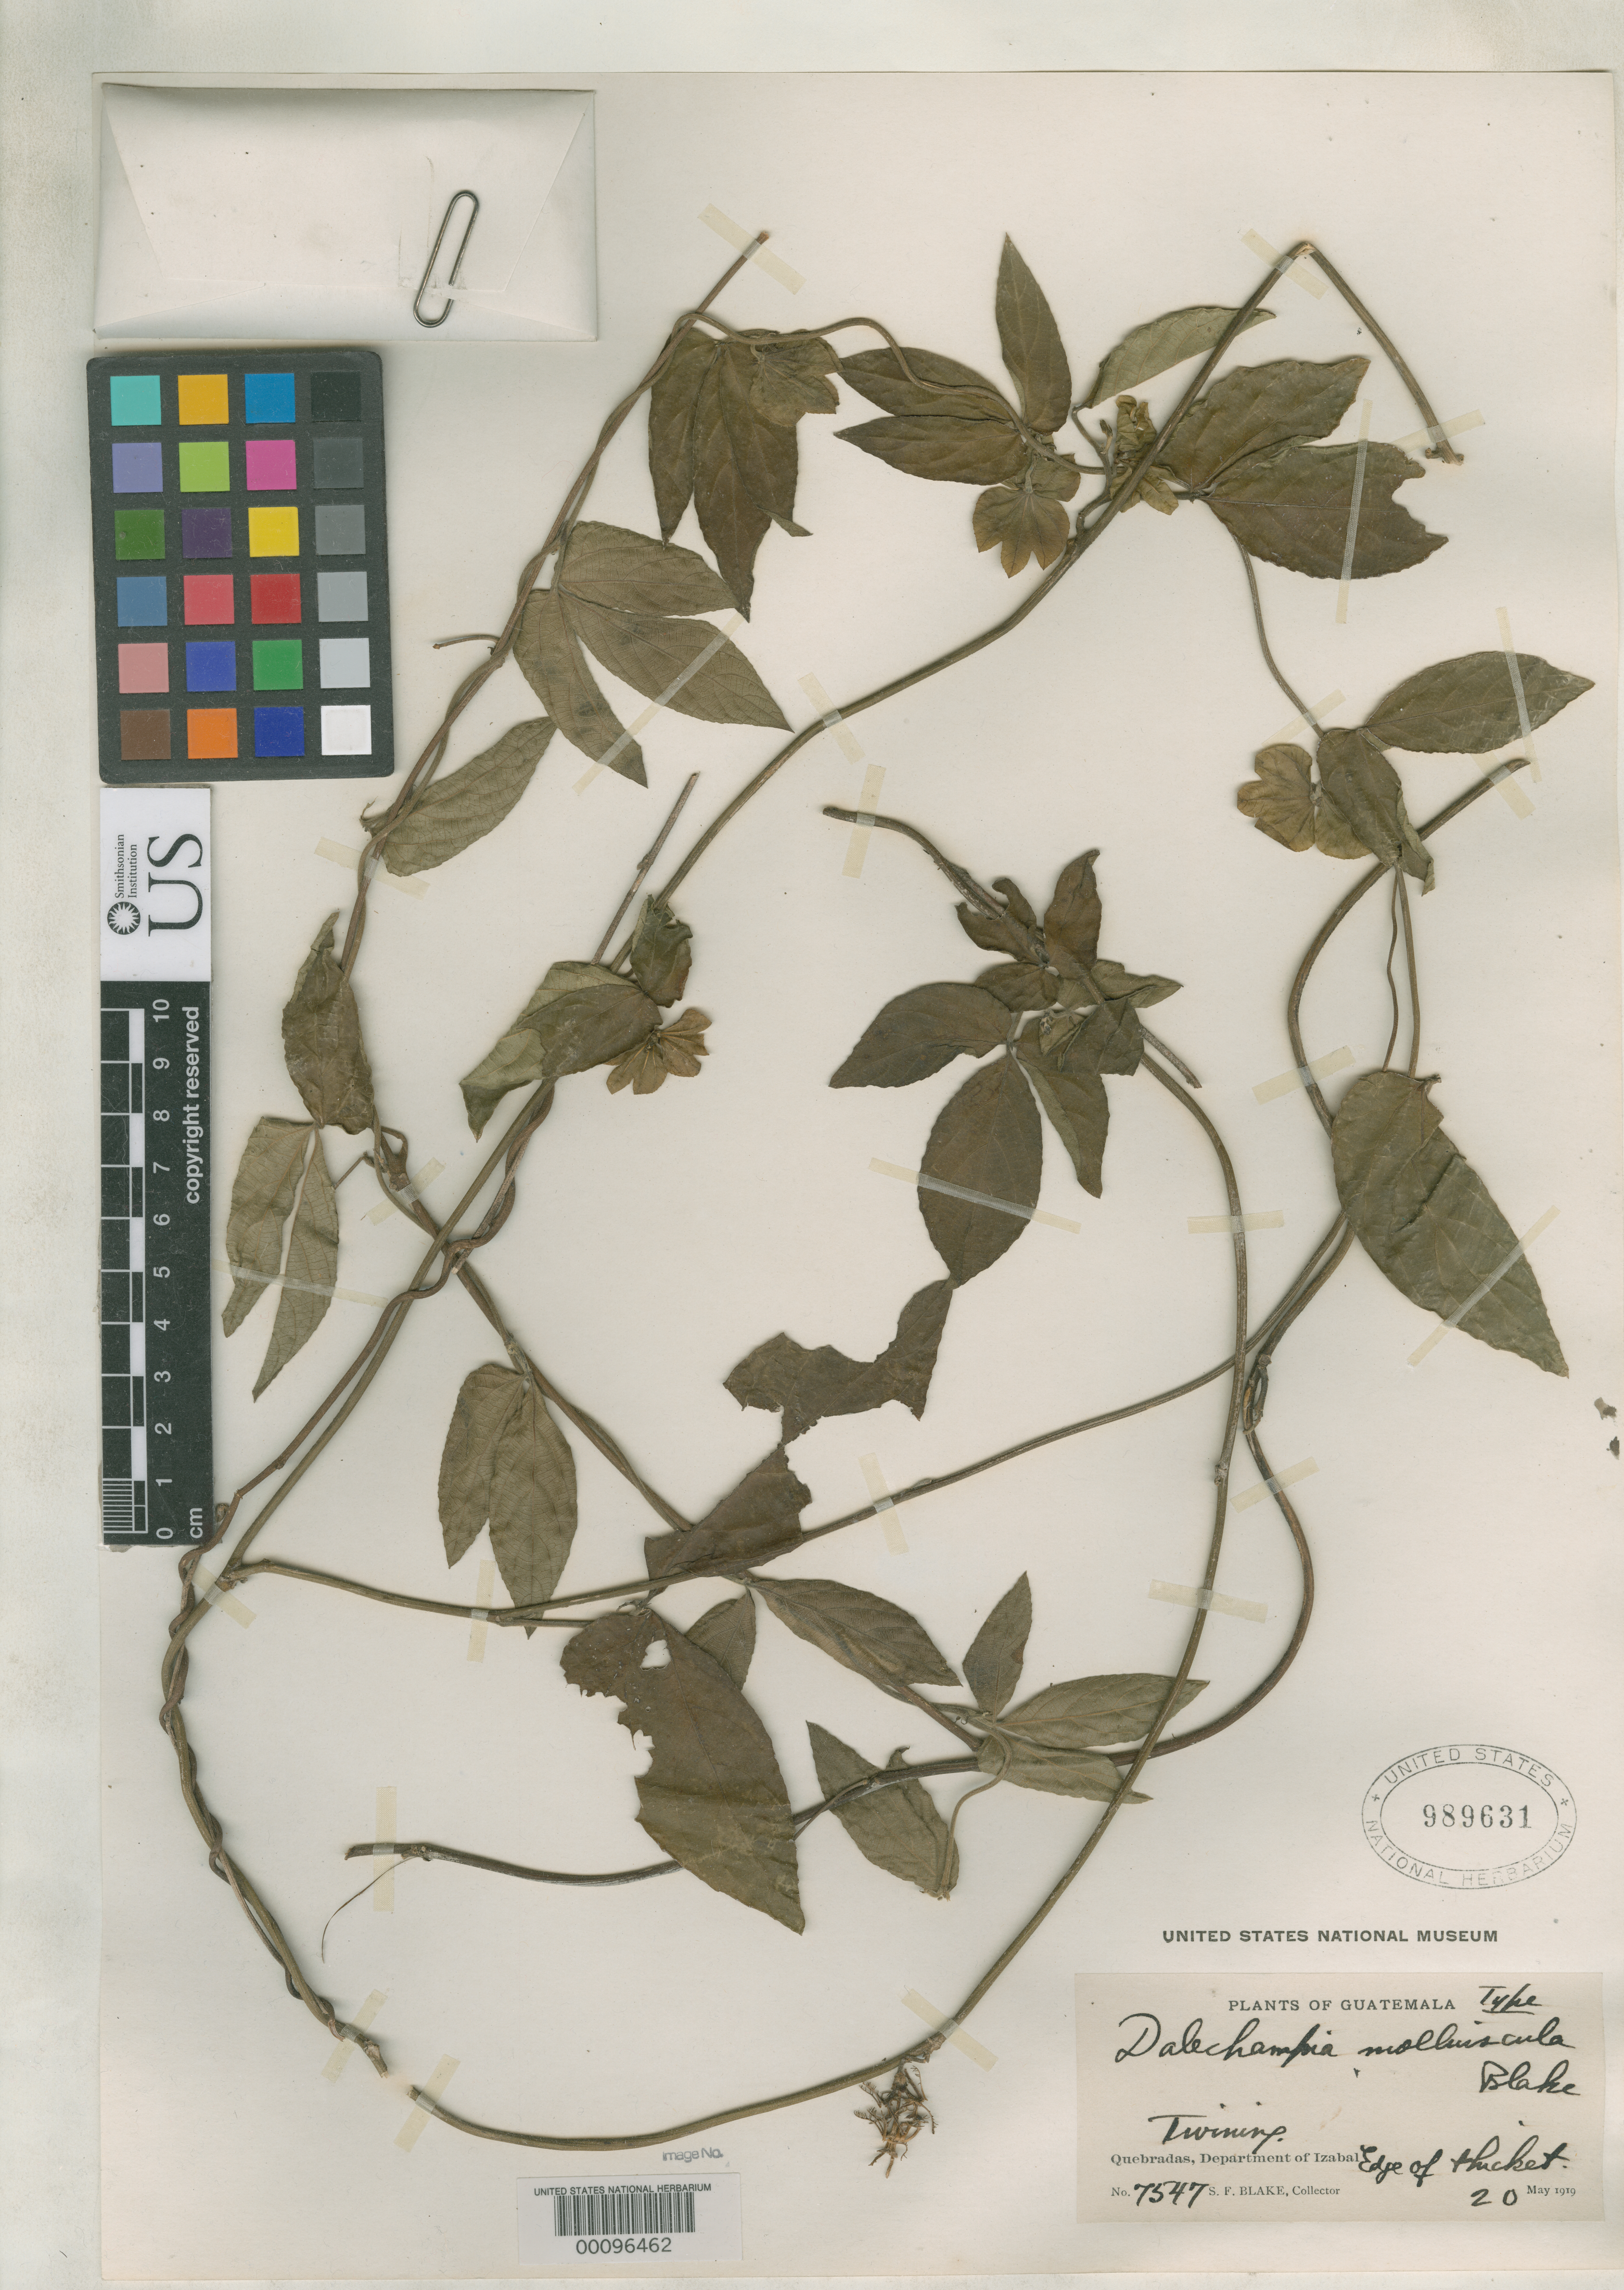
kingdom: Plantae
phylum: Tracheophyta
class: Magnoliopsida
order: Malpighiales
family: Euphorbiaceae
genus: Dalechampia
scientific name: Dalechampia molliuscula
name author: S.F. Blake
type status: Holotype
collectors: S. Blake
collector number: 7547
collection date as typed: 20 May 1919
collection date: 1919-05-20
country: Guatemala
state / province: Izabal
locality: Quebradas, Department of Izabal.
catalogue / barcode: US 989631